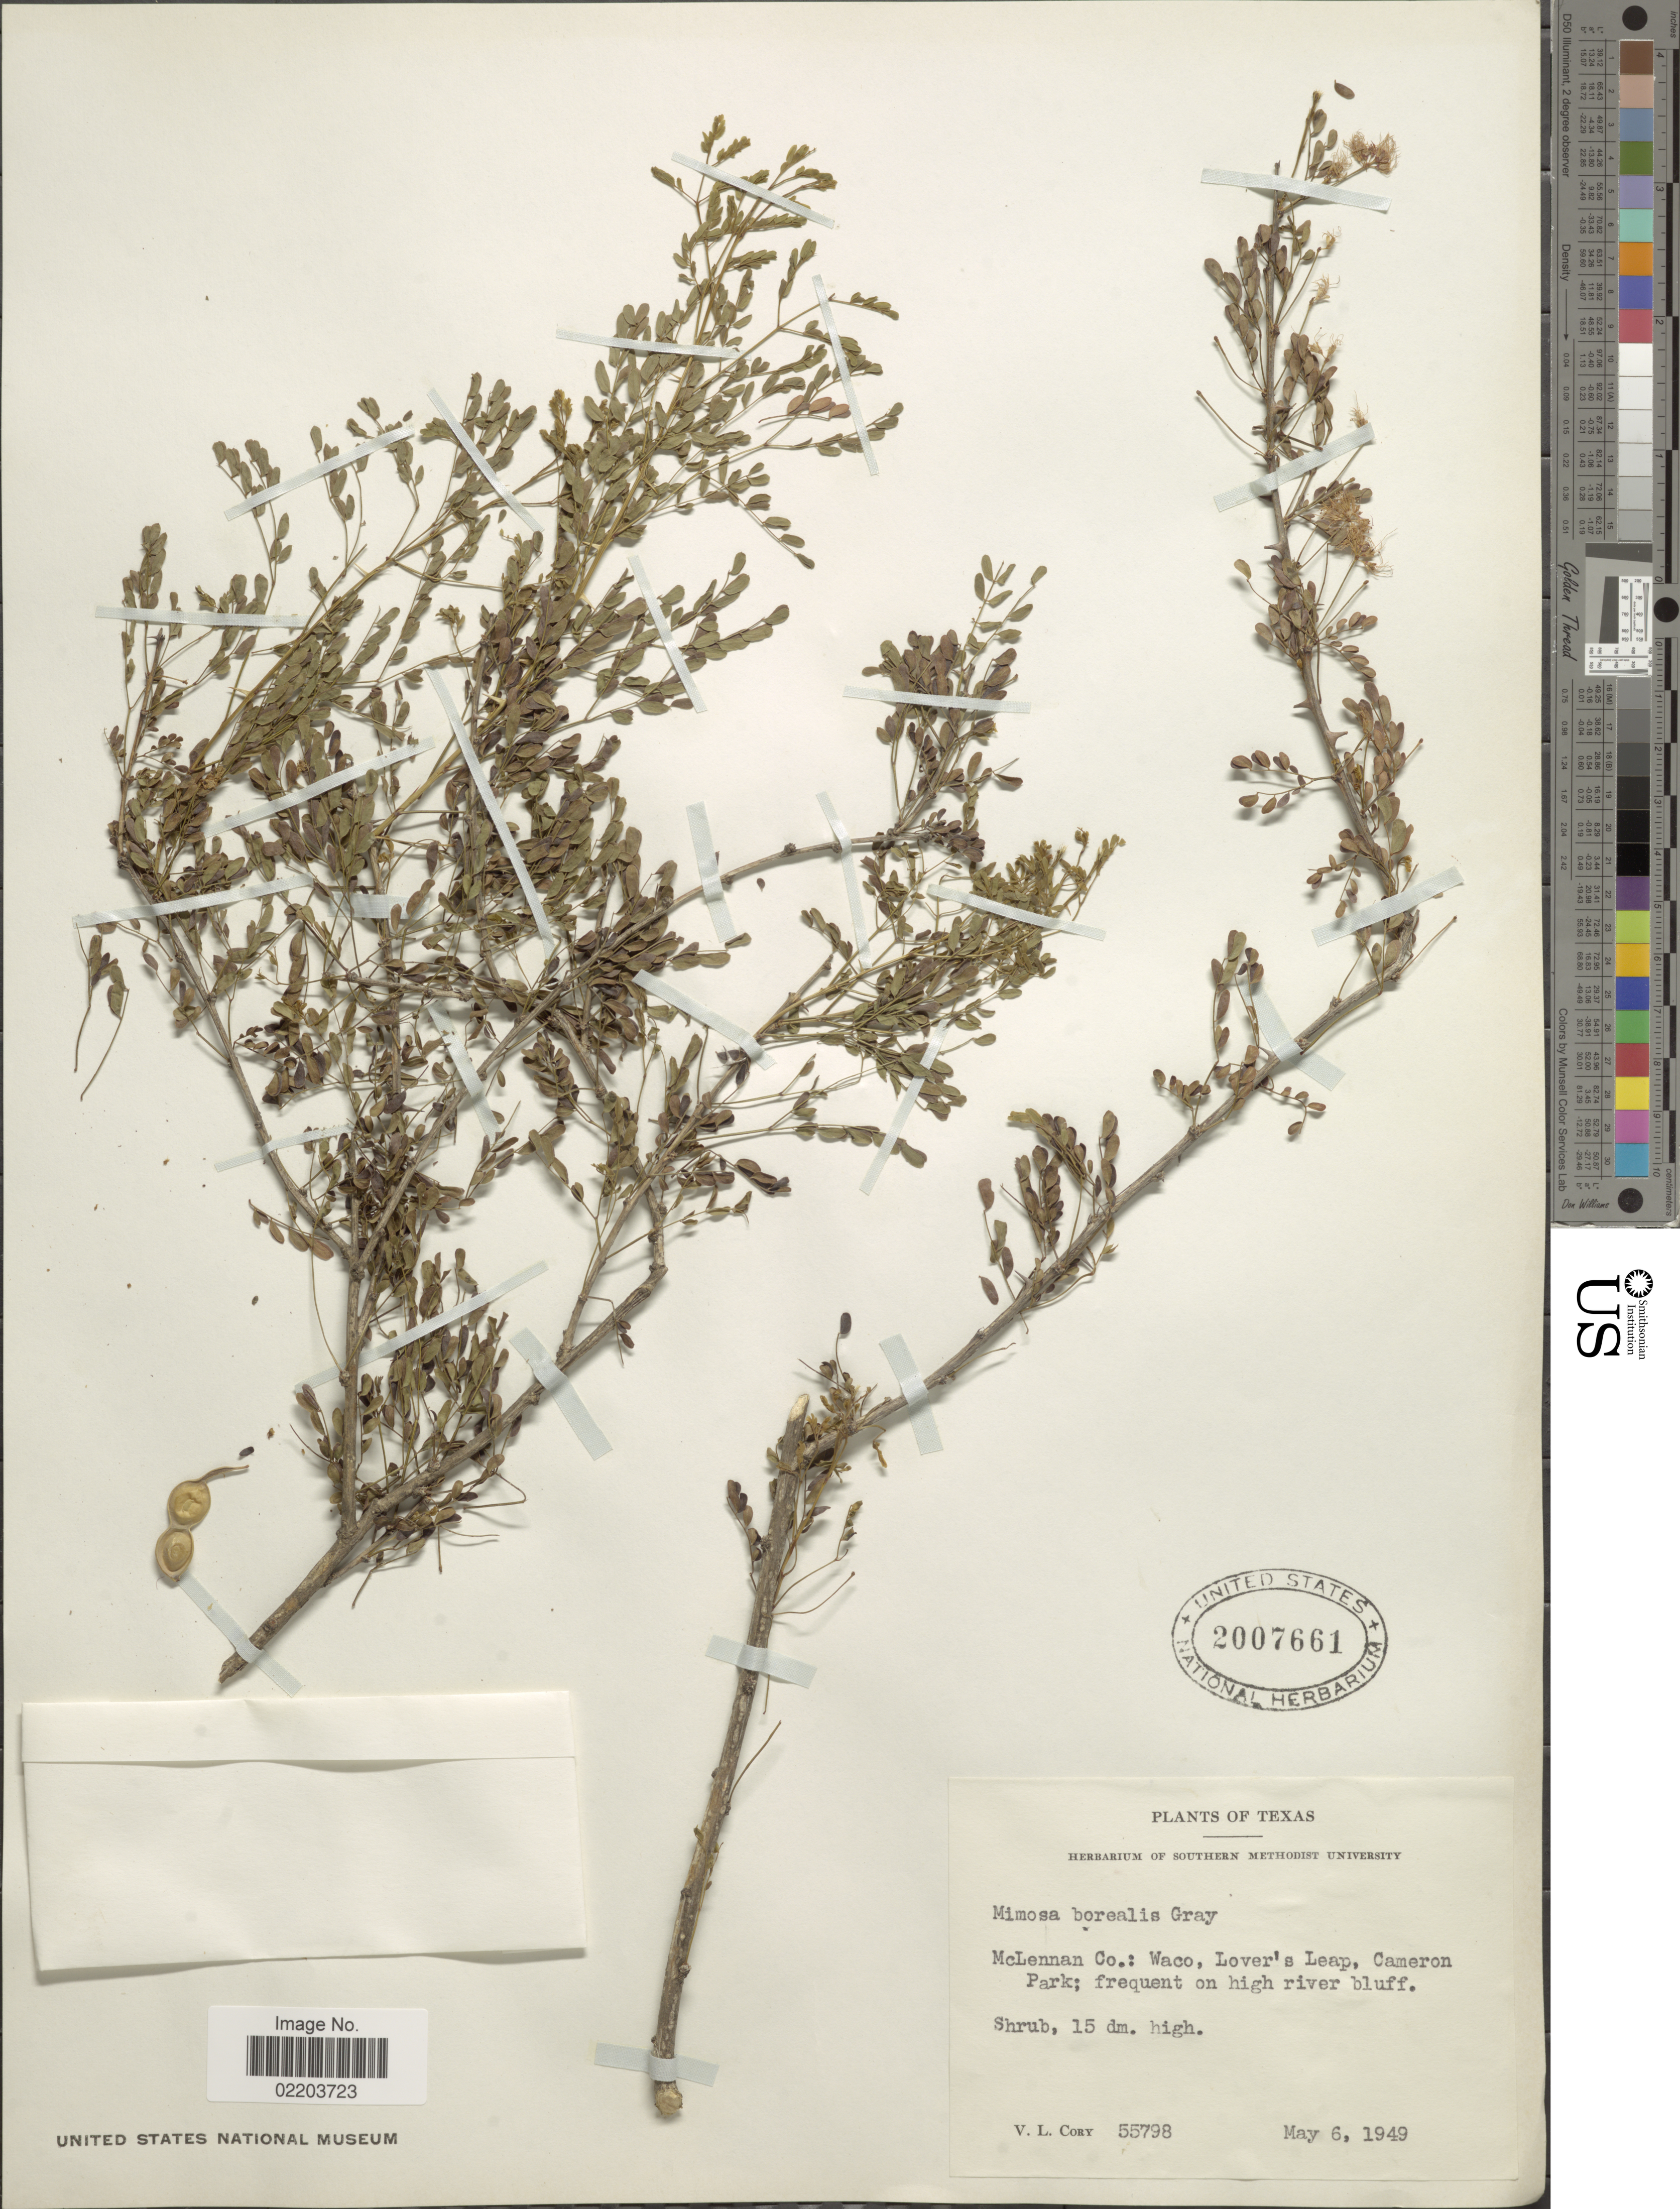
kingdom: Plantae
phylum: Tracheophyta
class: Magnoliopsida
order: Fabales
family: Fabaceae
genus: Mimosa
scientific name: Mimosa borealis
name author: A. Gray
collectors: V. Cory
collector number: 55798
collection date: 1949-05-06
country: United States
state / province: Texas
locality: McLennan Co.: Waco, Lover's Leap, Cameron Park; frequent on high river bluff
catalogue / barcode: US 2007661